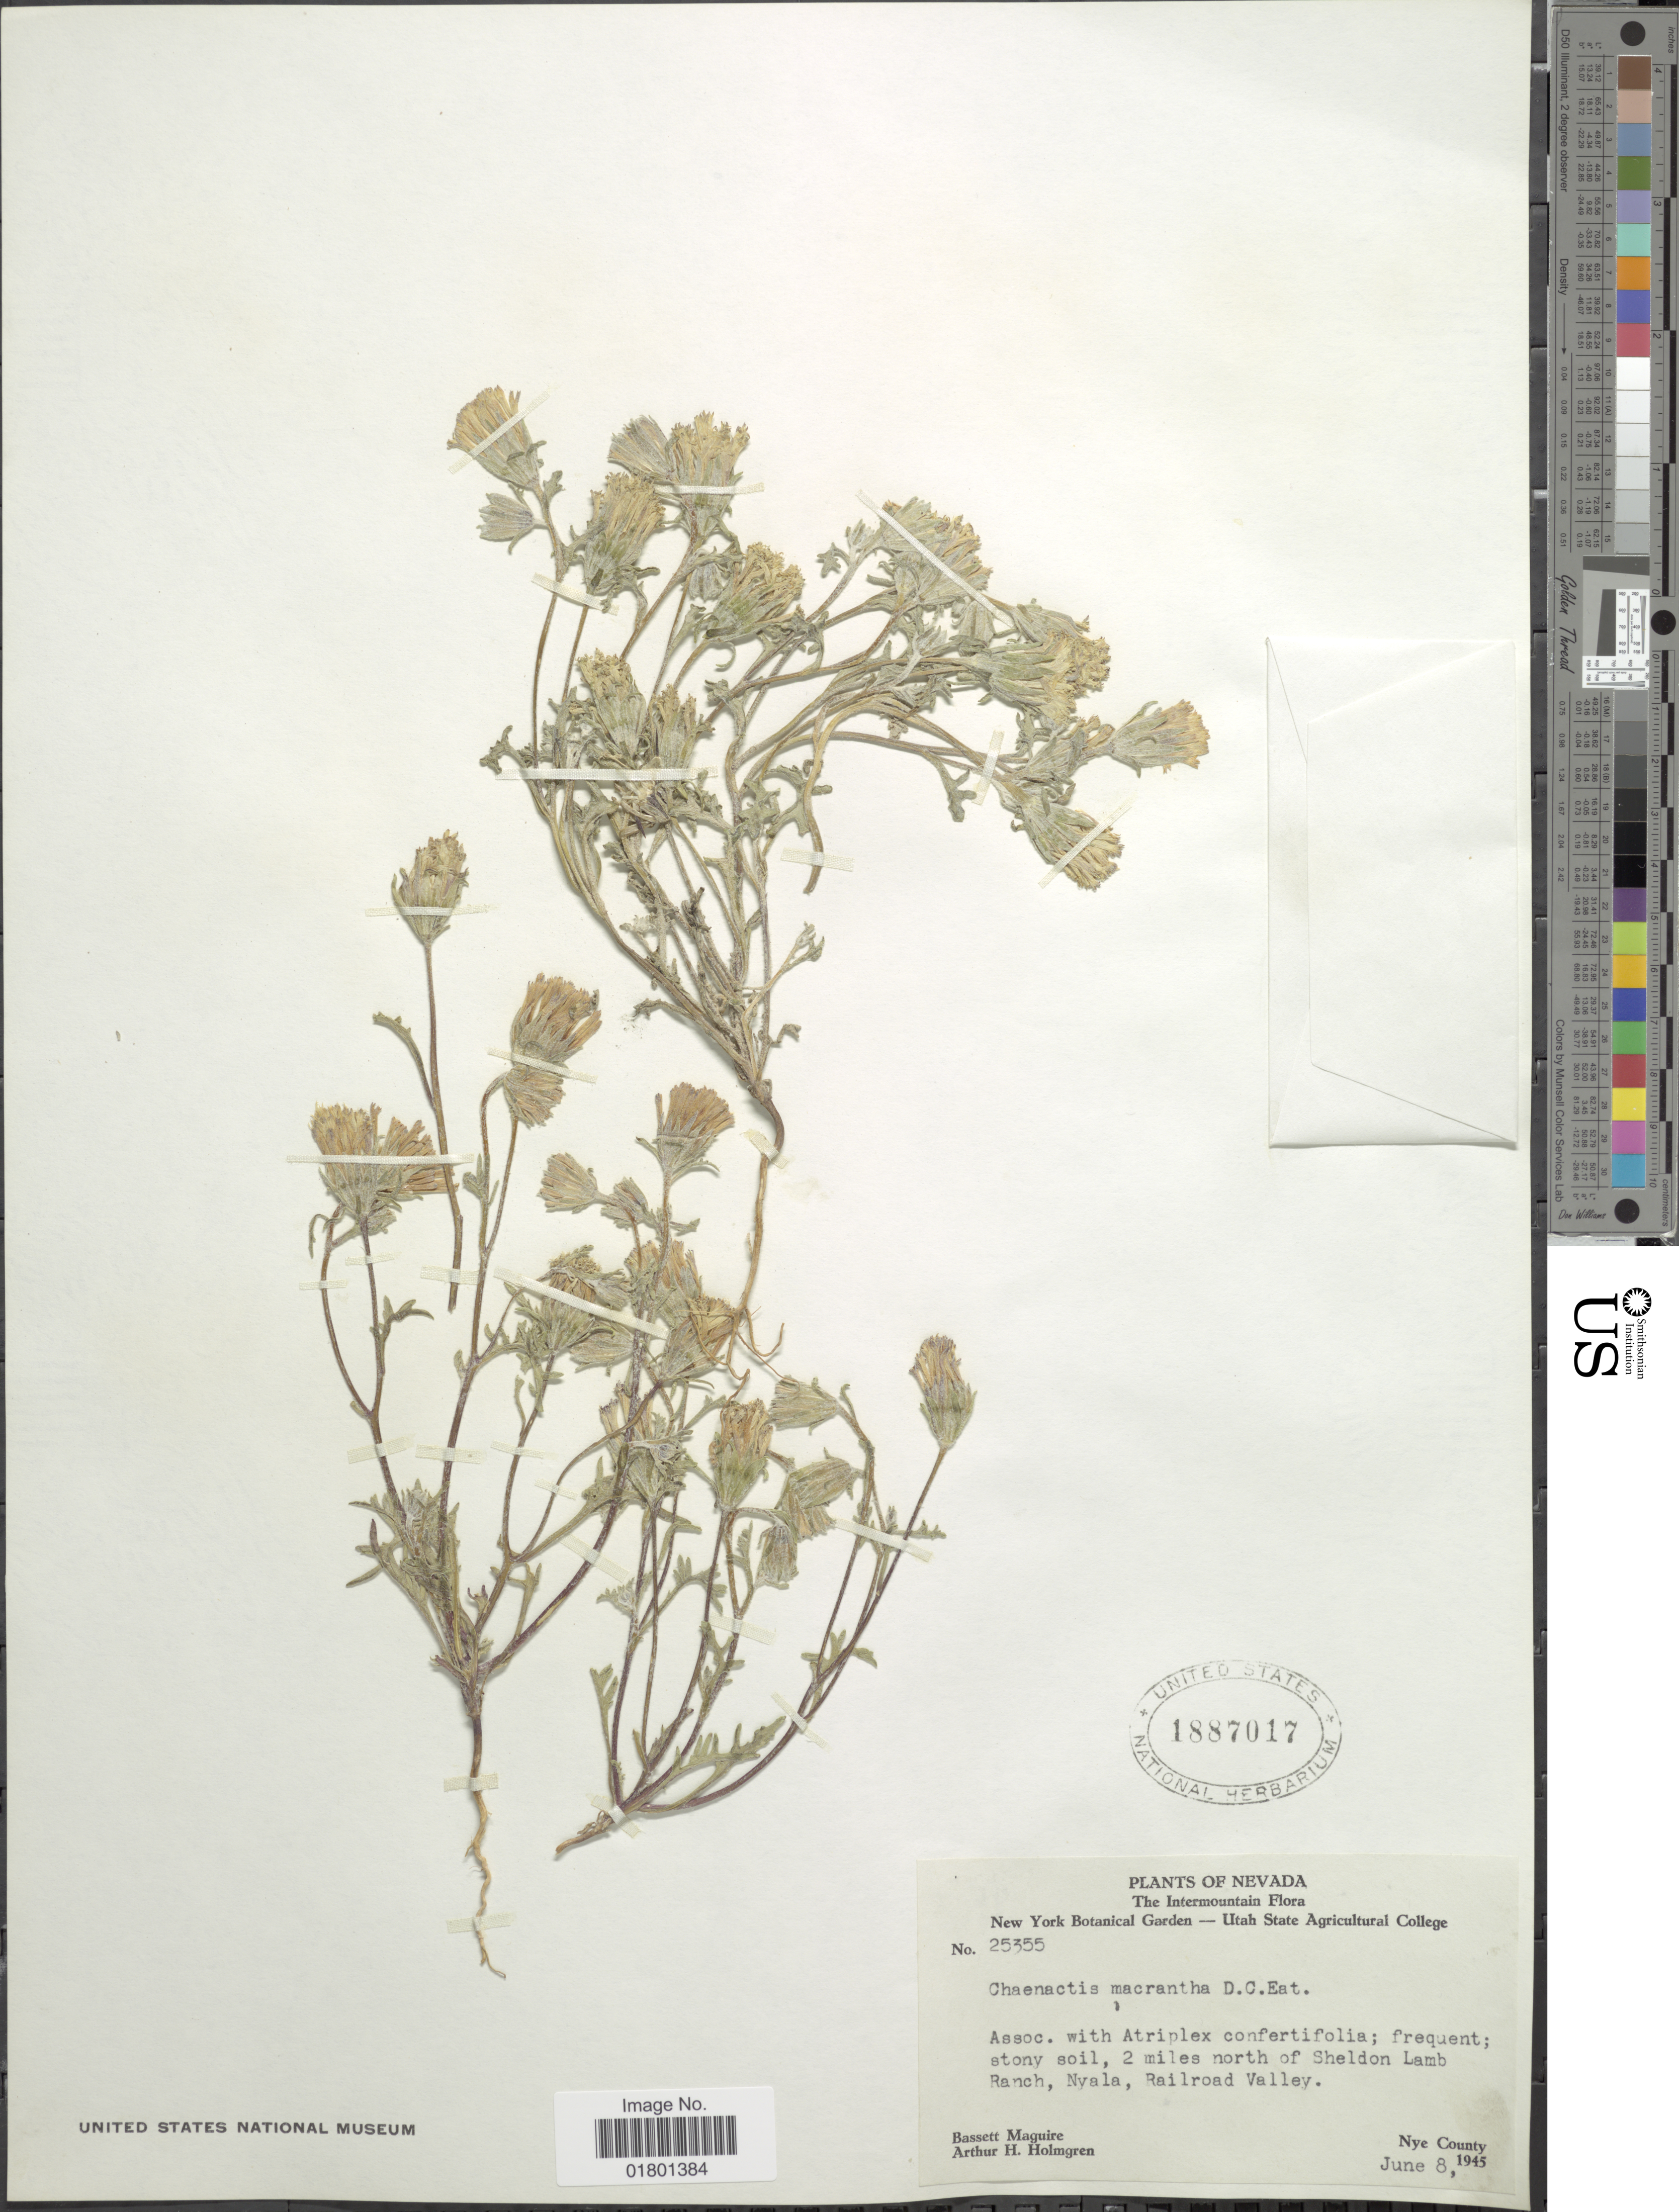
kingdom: Plantae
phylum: Tracheophyta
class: Magnoliopsida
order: Asterales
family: Asteraceae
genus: Chaenactis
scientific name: Chaenactis macrantha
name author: D.C. Eaton in C. King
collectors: B. Maguire & A. H. Holmgren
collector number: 25355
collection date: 1945-06-08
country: United States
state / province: Nevada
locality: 2 miles north of Sheldon Lamb Ranch, Nyala, Railroad Valley, Nye County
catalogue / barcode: US 1887017